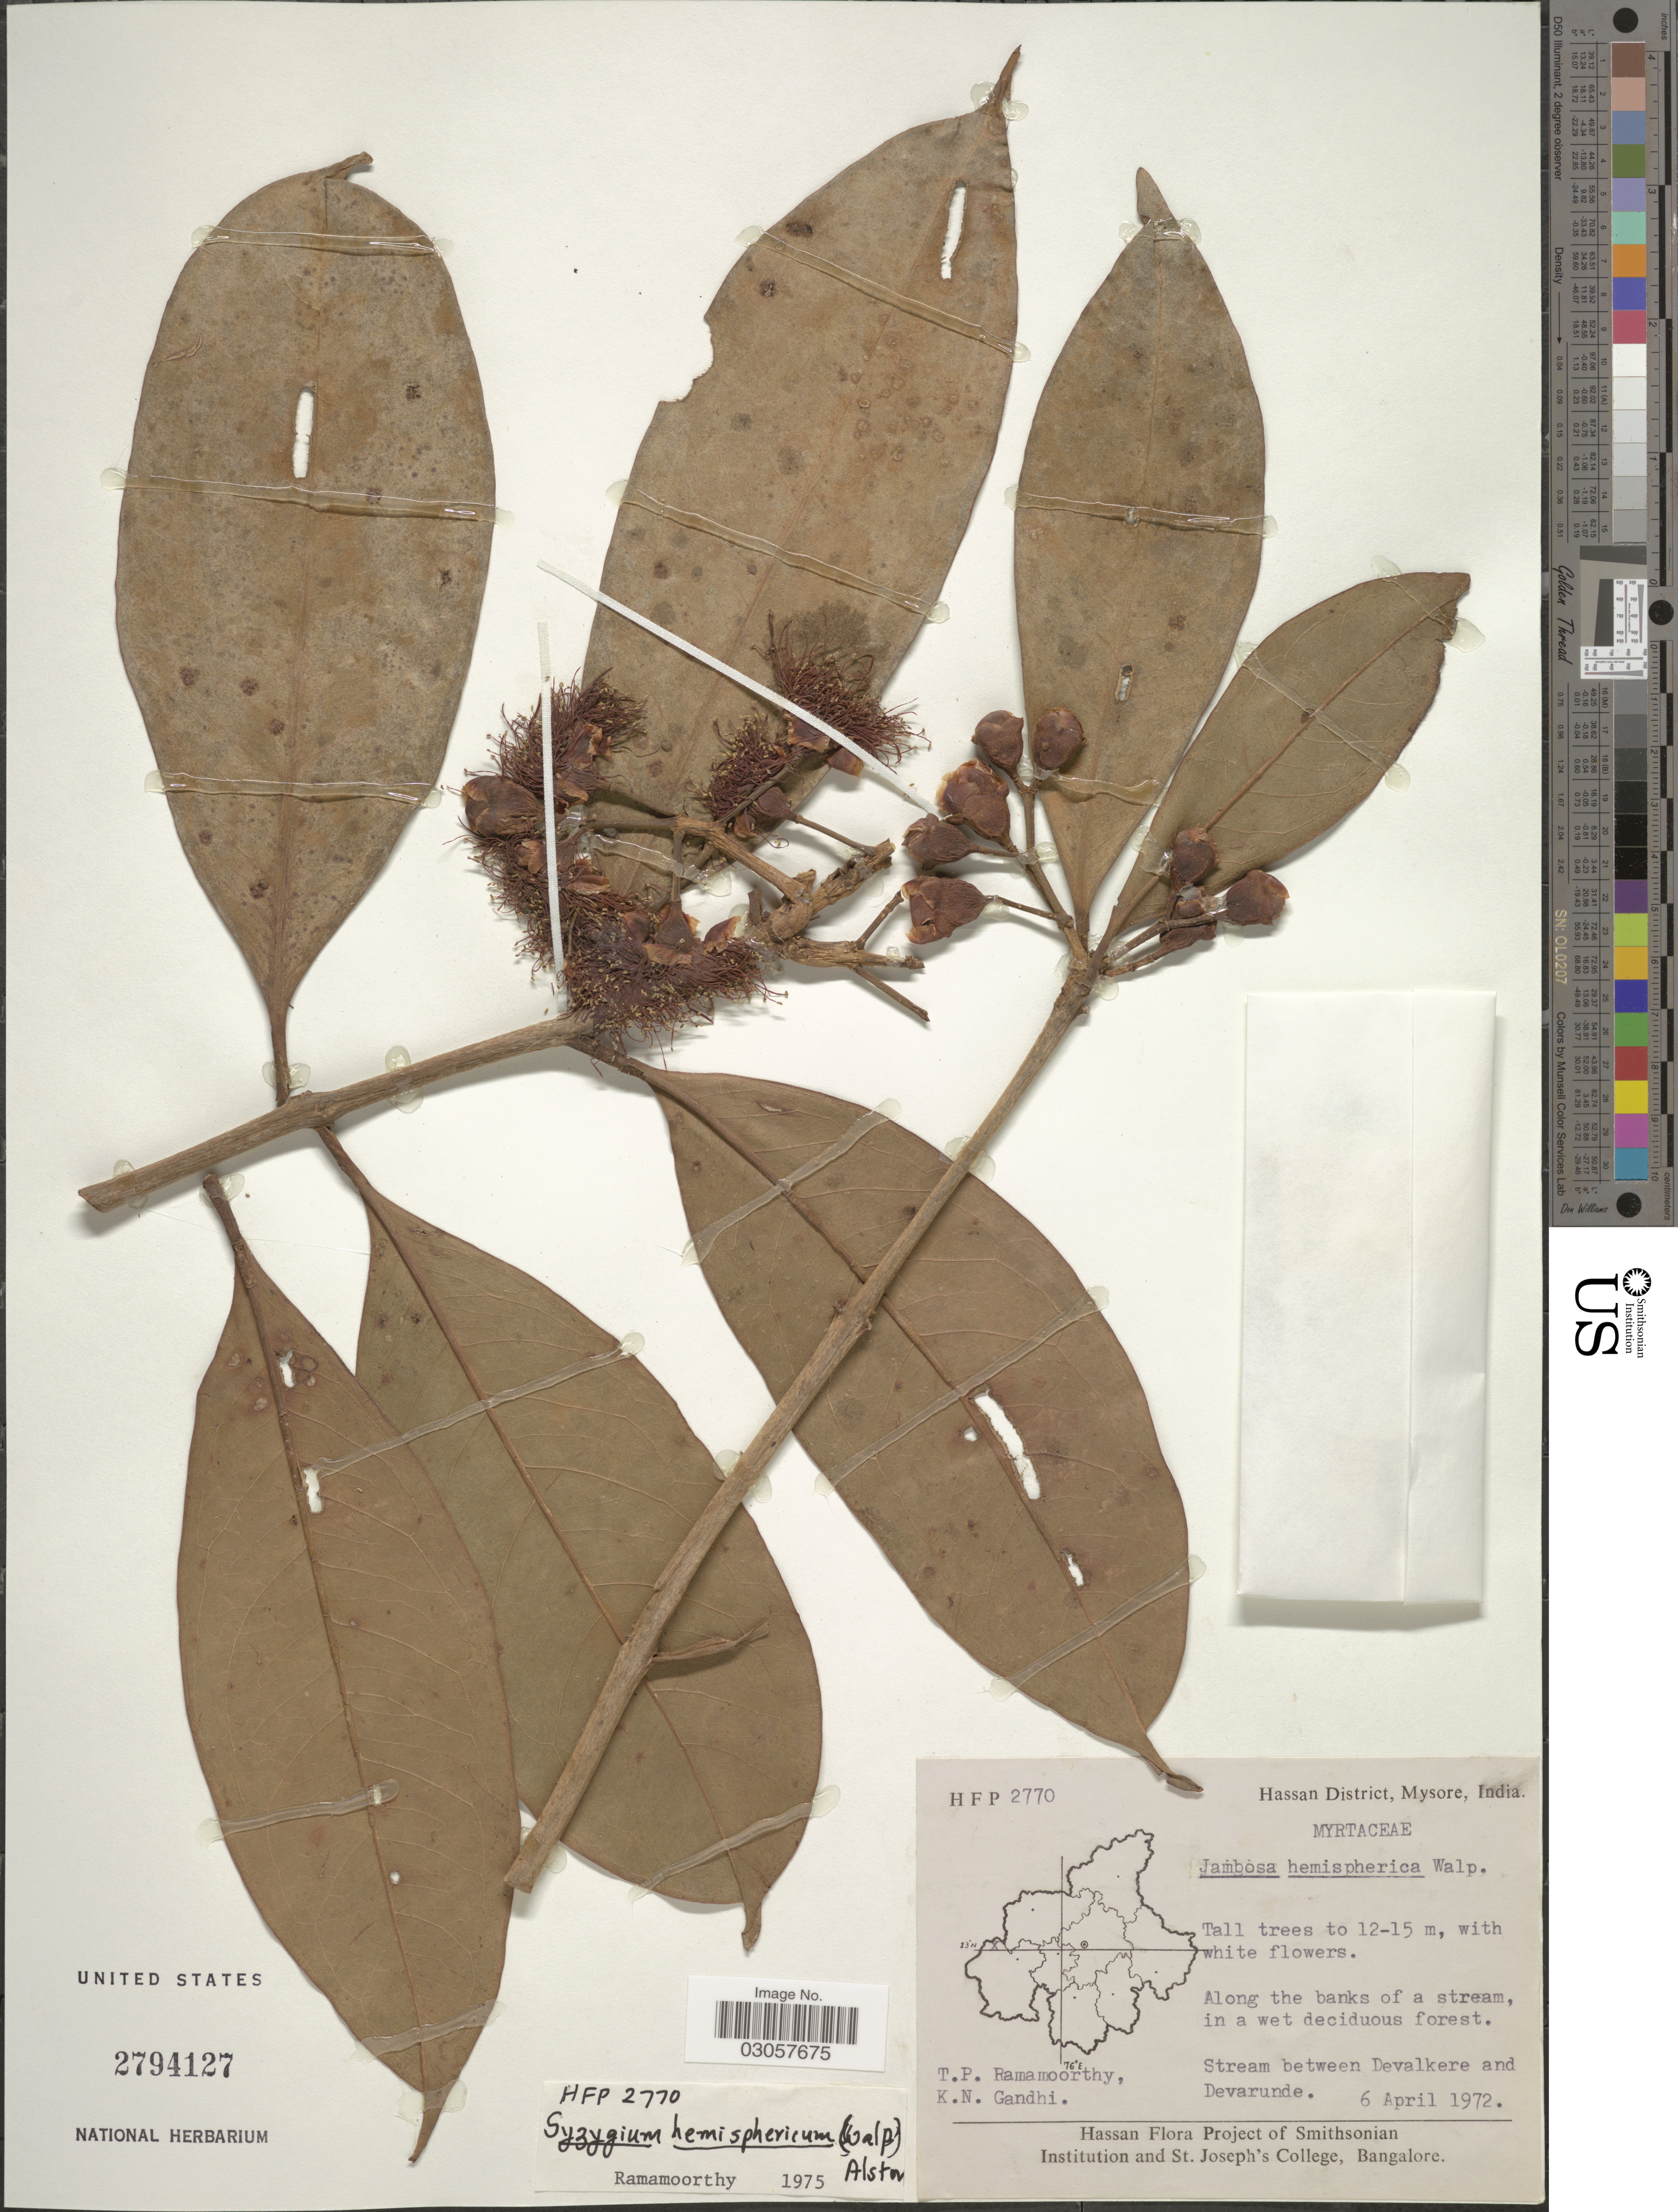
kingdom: Plantae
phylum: Tracheophyta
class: Magnoliopsida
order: Myrtales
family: Myrtaceae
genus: Syzygium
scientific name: Syzygium hemisphericum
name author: (Wight) Alston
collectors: T. P. Ramamoorthy & K. N. Gandhi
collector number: HFP 2770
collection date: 1972-04-06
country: India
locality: Hassan District, Mysore. Stream between Devalkere and Devarunde.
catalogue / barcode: US 2794127